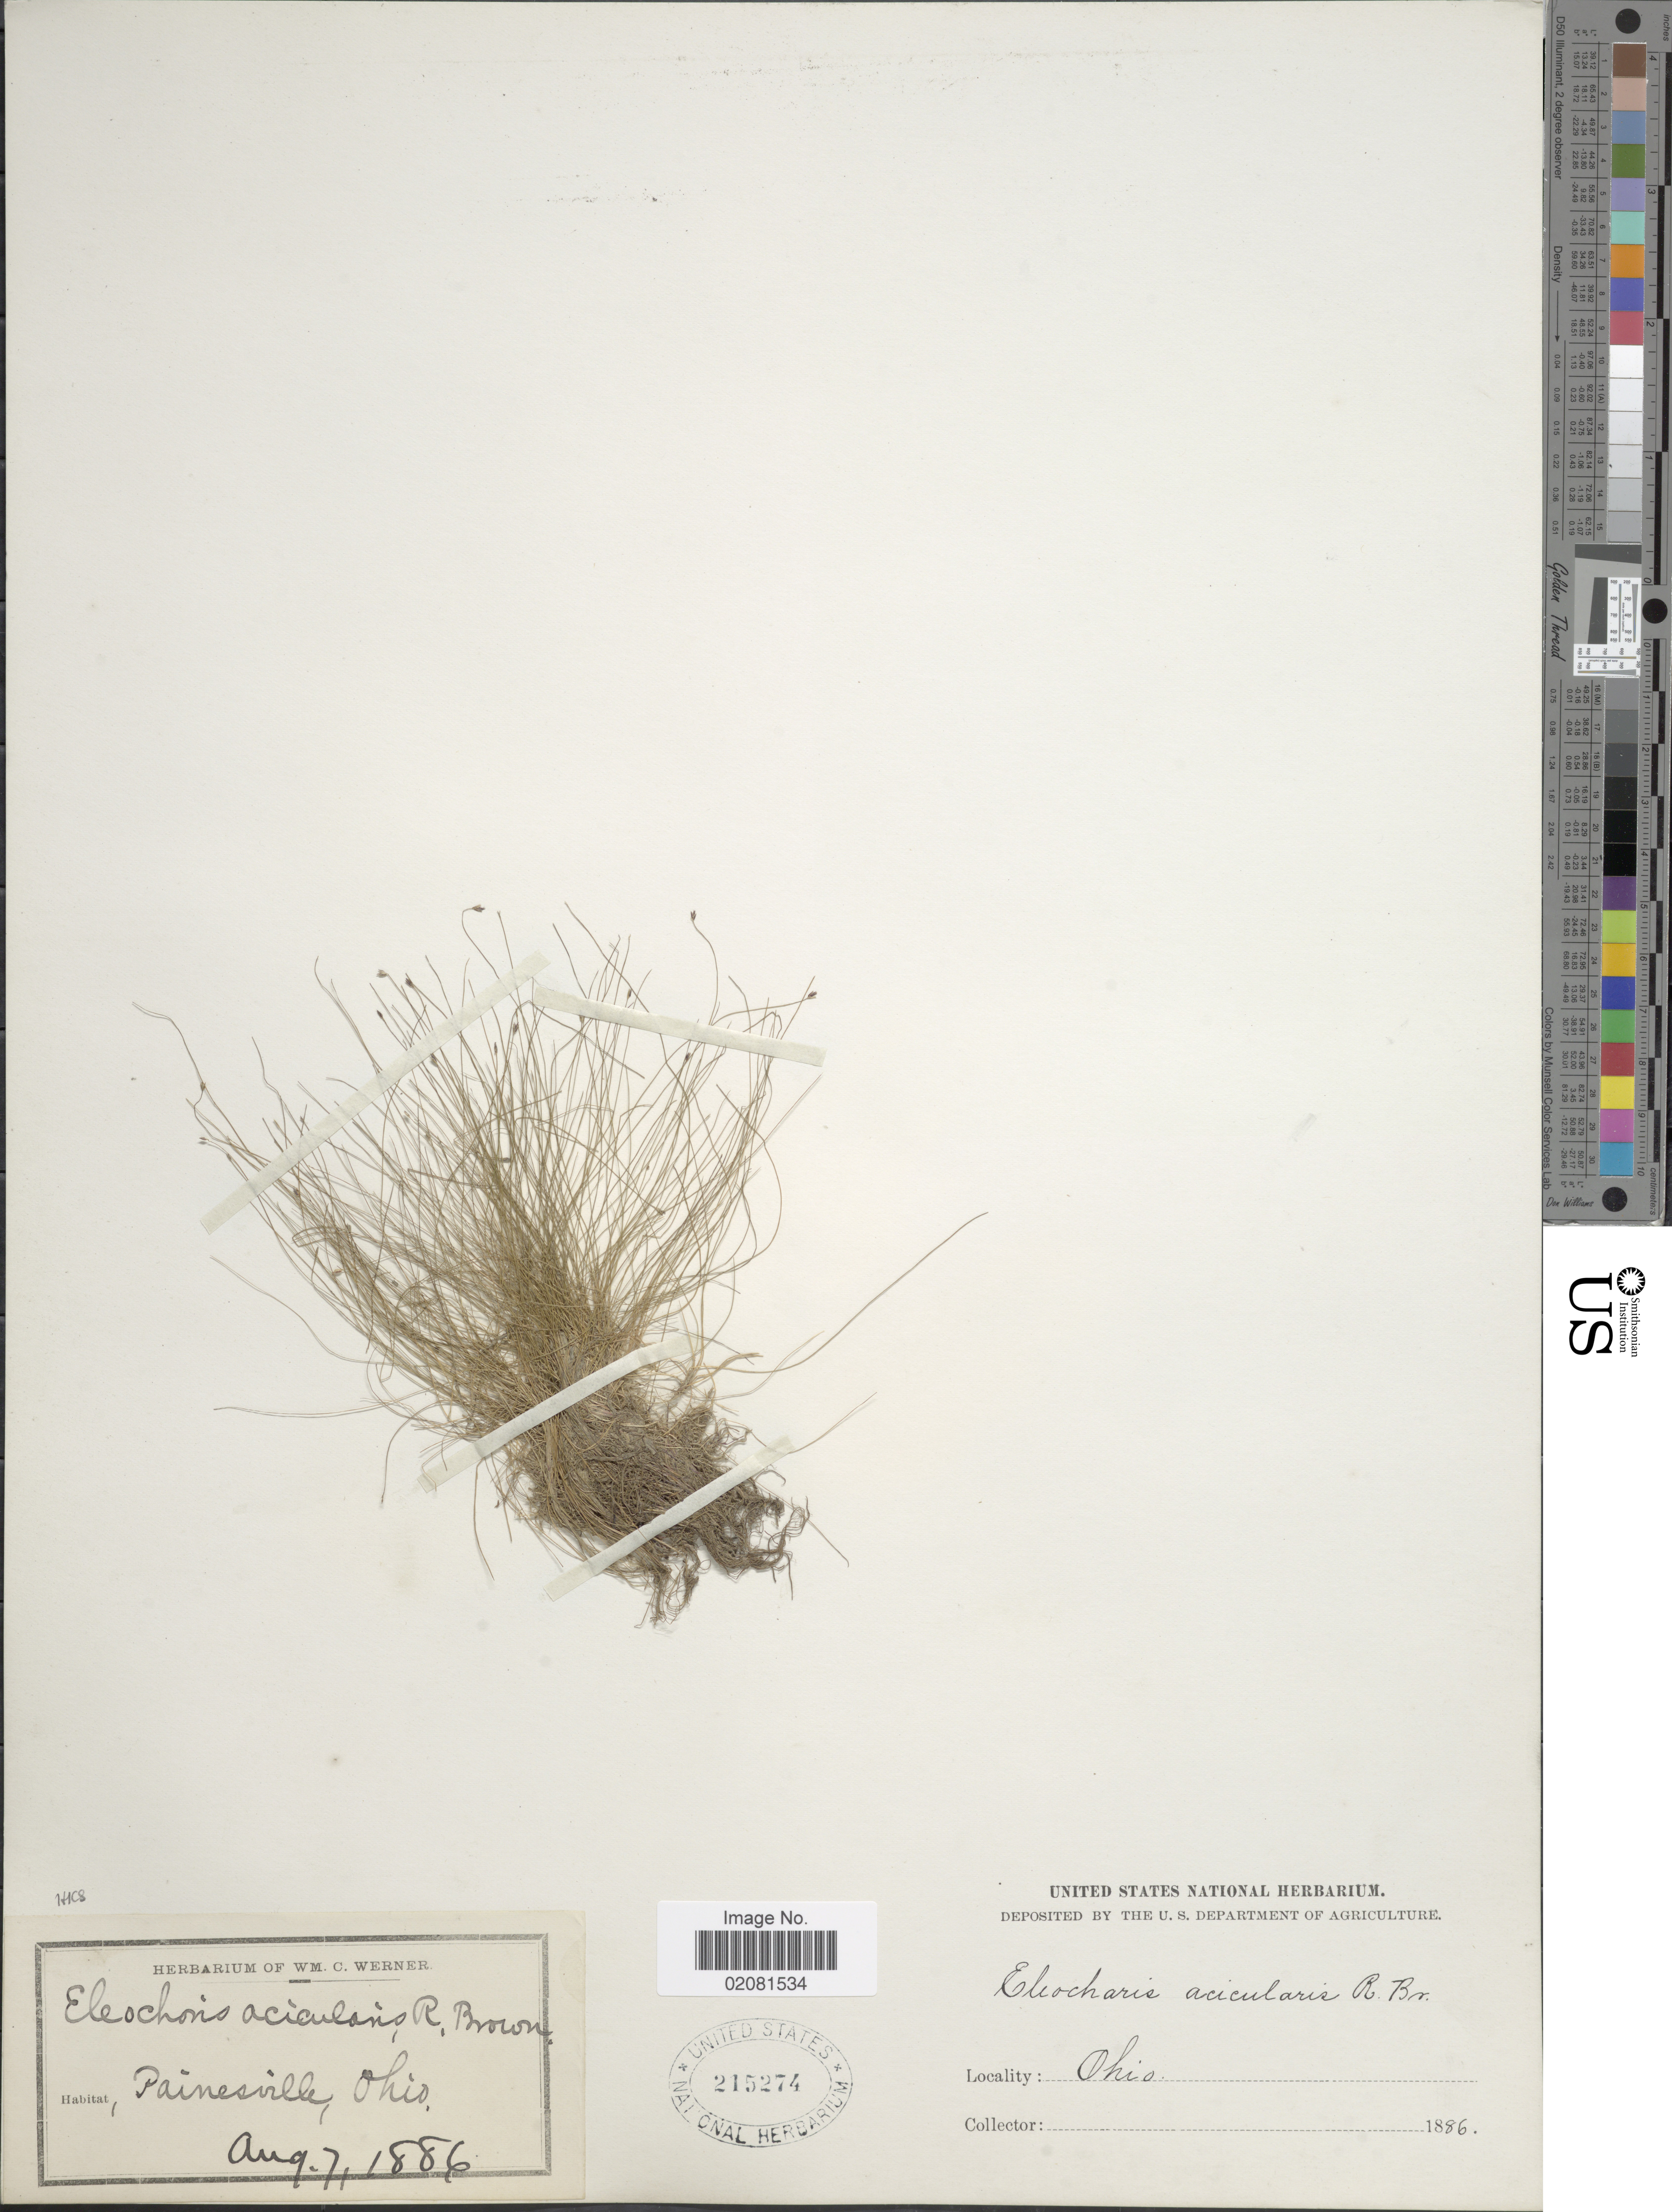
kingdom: Plantae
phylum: Tracheophyta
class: Liliopsida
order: Poales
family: Cyperaceae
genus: Eleocharis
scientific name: Eleocharis acicularis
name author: (L.) Roem. & Schult.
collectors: ex herb. Wm. C. Werner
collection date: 1886-08-07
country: United States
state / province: Ohio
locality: Painesville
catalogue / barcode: US 215274